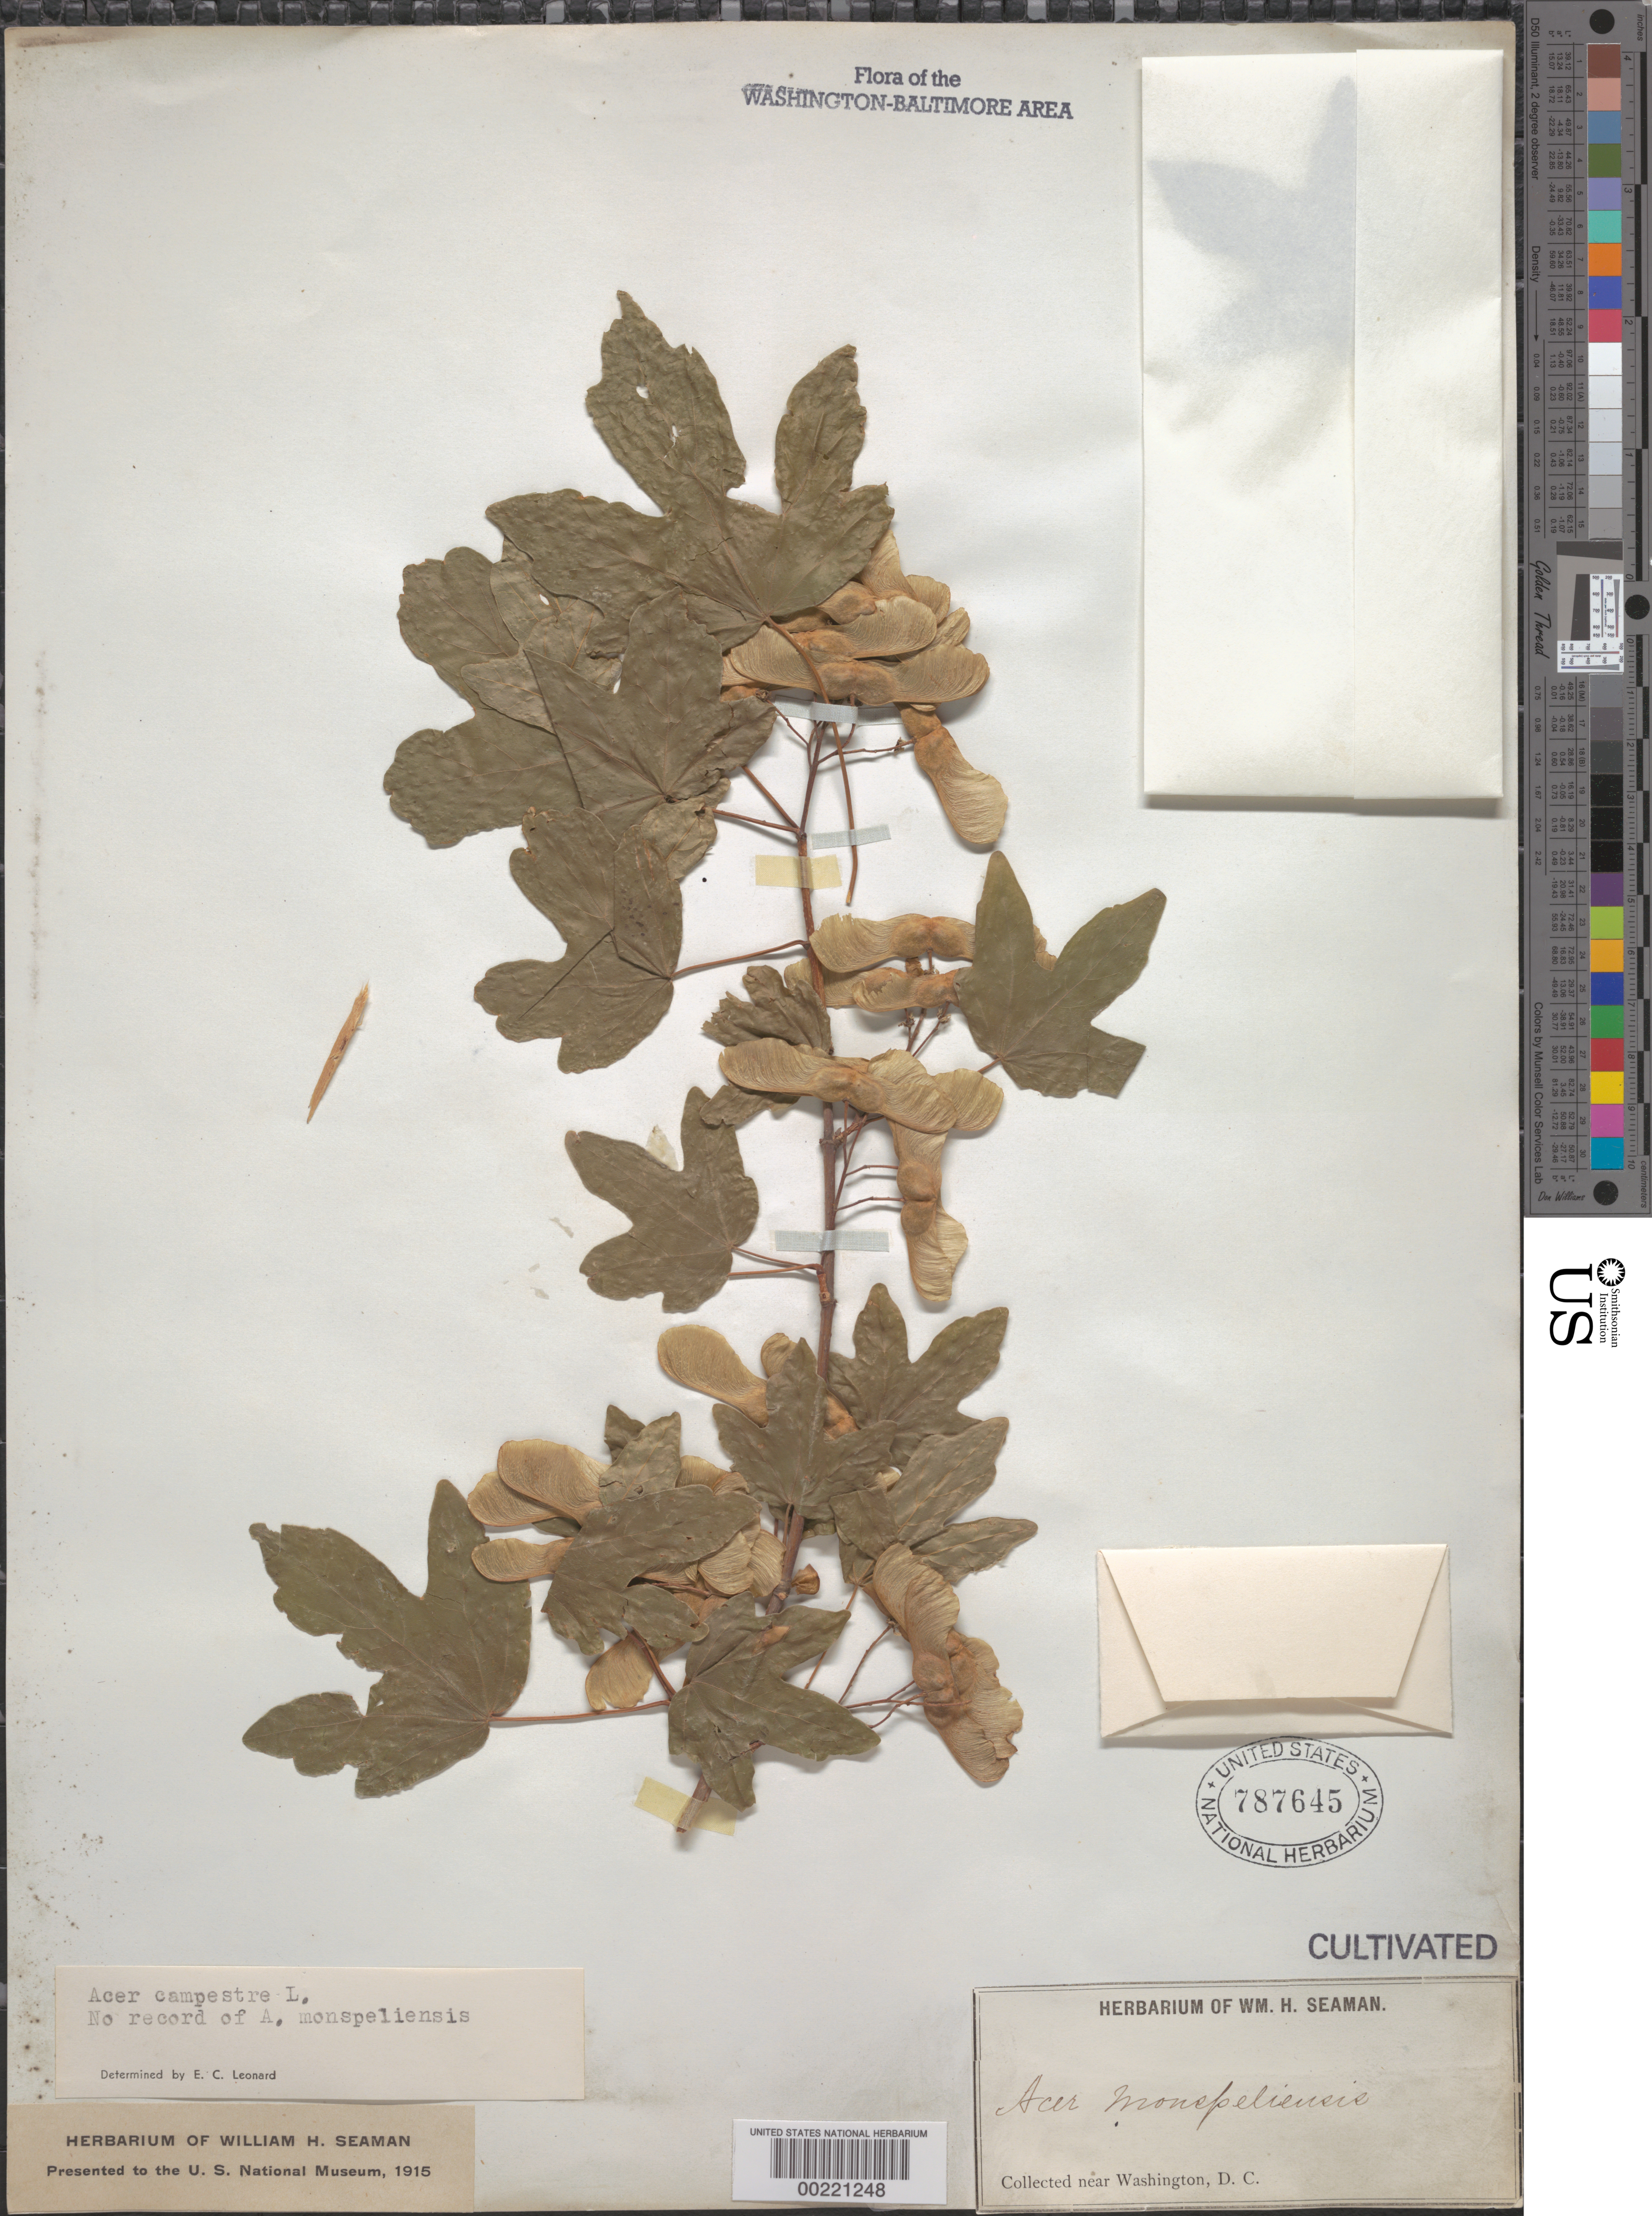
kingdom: Plantae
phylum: Tracheophyta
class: Magnoliopsida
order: Sapindales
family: Sapindaceae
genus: Acer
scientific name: Acer campestre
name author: L.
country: United States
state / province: District of Columbia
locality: Near Washington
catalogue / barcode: US 787645